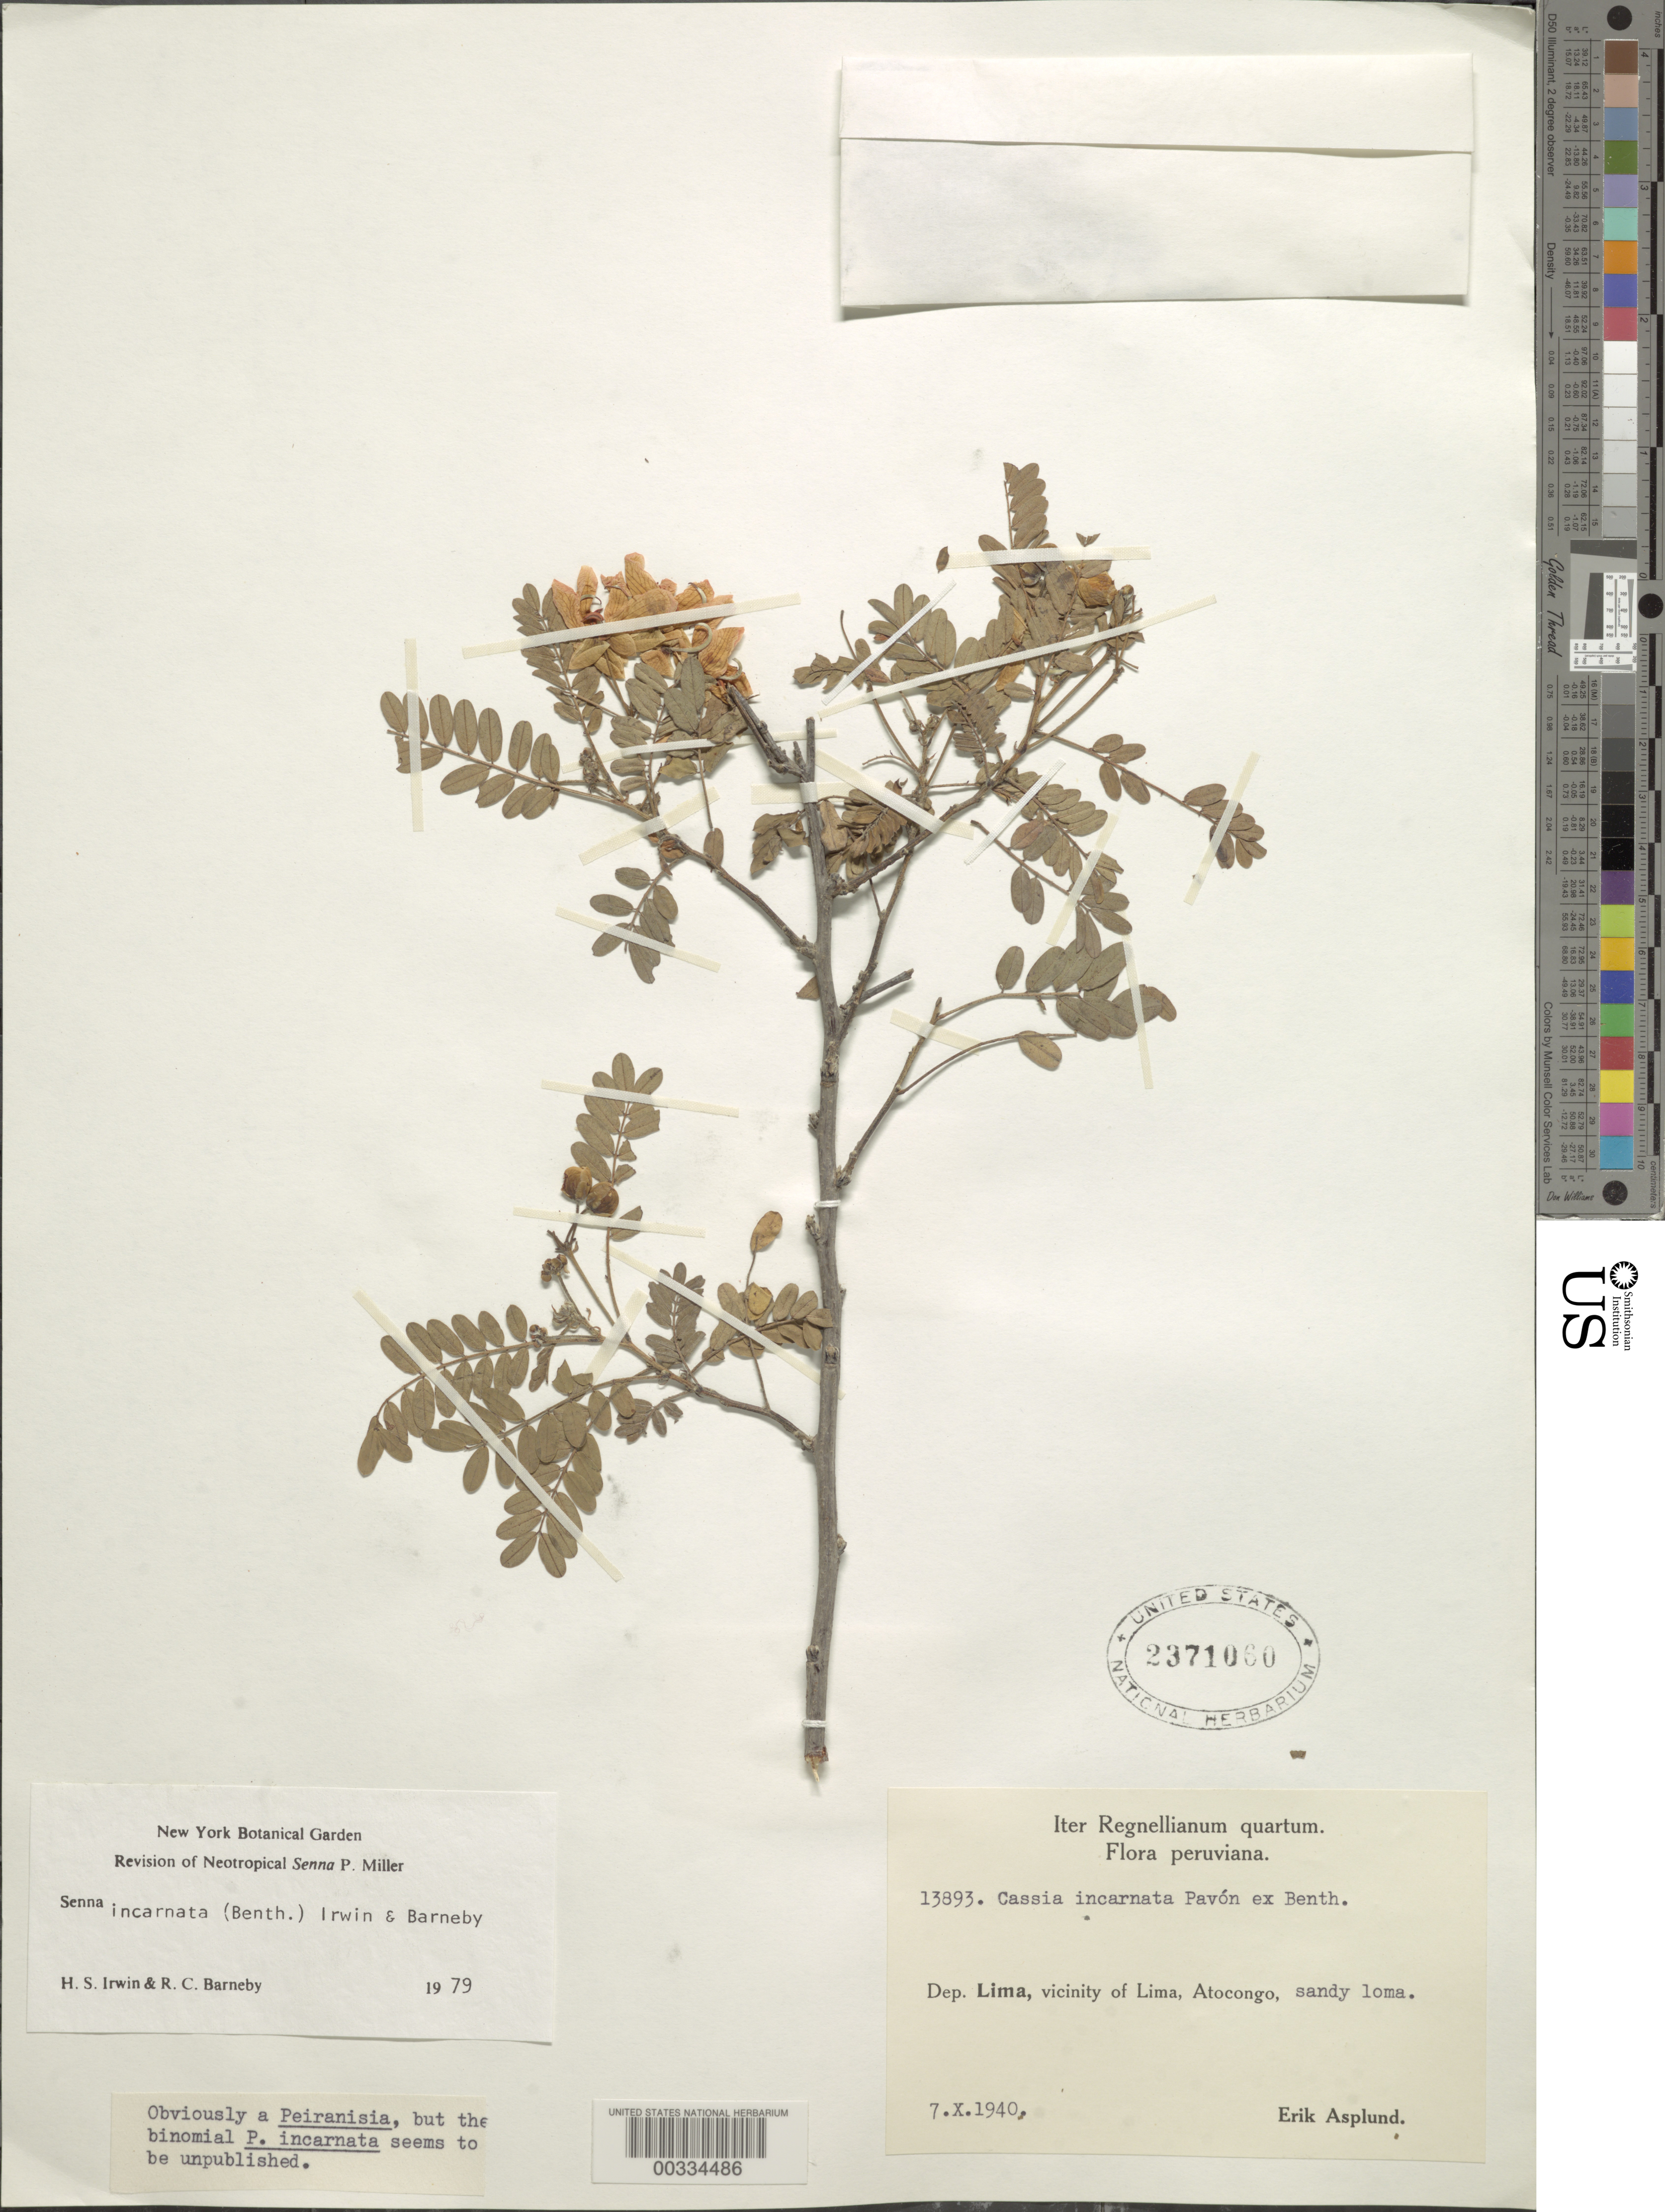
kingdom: Plantae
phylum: Tracheophyta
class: Magnoliopsida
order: Fabales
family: Fabaceae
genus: Senna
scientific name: Senna incarnata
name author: (Pav. ex Benth.) H.S. Irwin & Barneby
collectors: E. Asplund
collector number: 13893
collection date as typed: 07 Oct 1940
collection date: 1940-10-07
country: Peru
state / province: Lima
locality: Vicinity of lima, atocongo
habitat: Sandy loam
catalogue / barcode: US 2371060